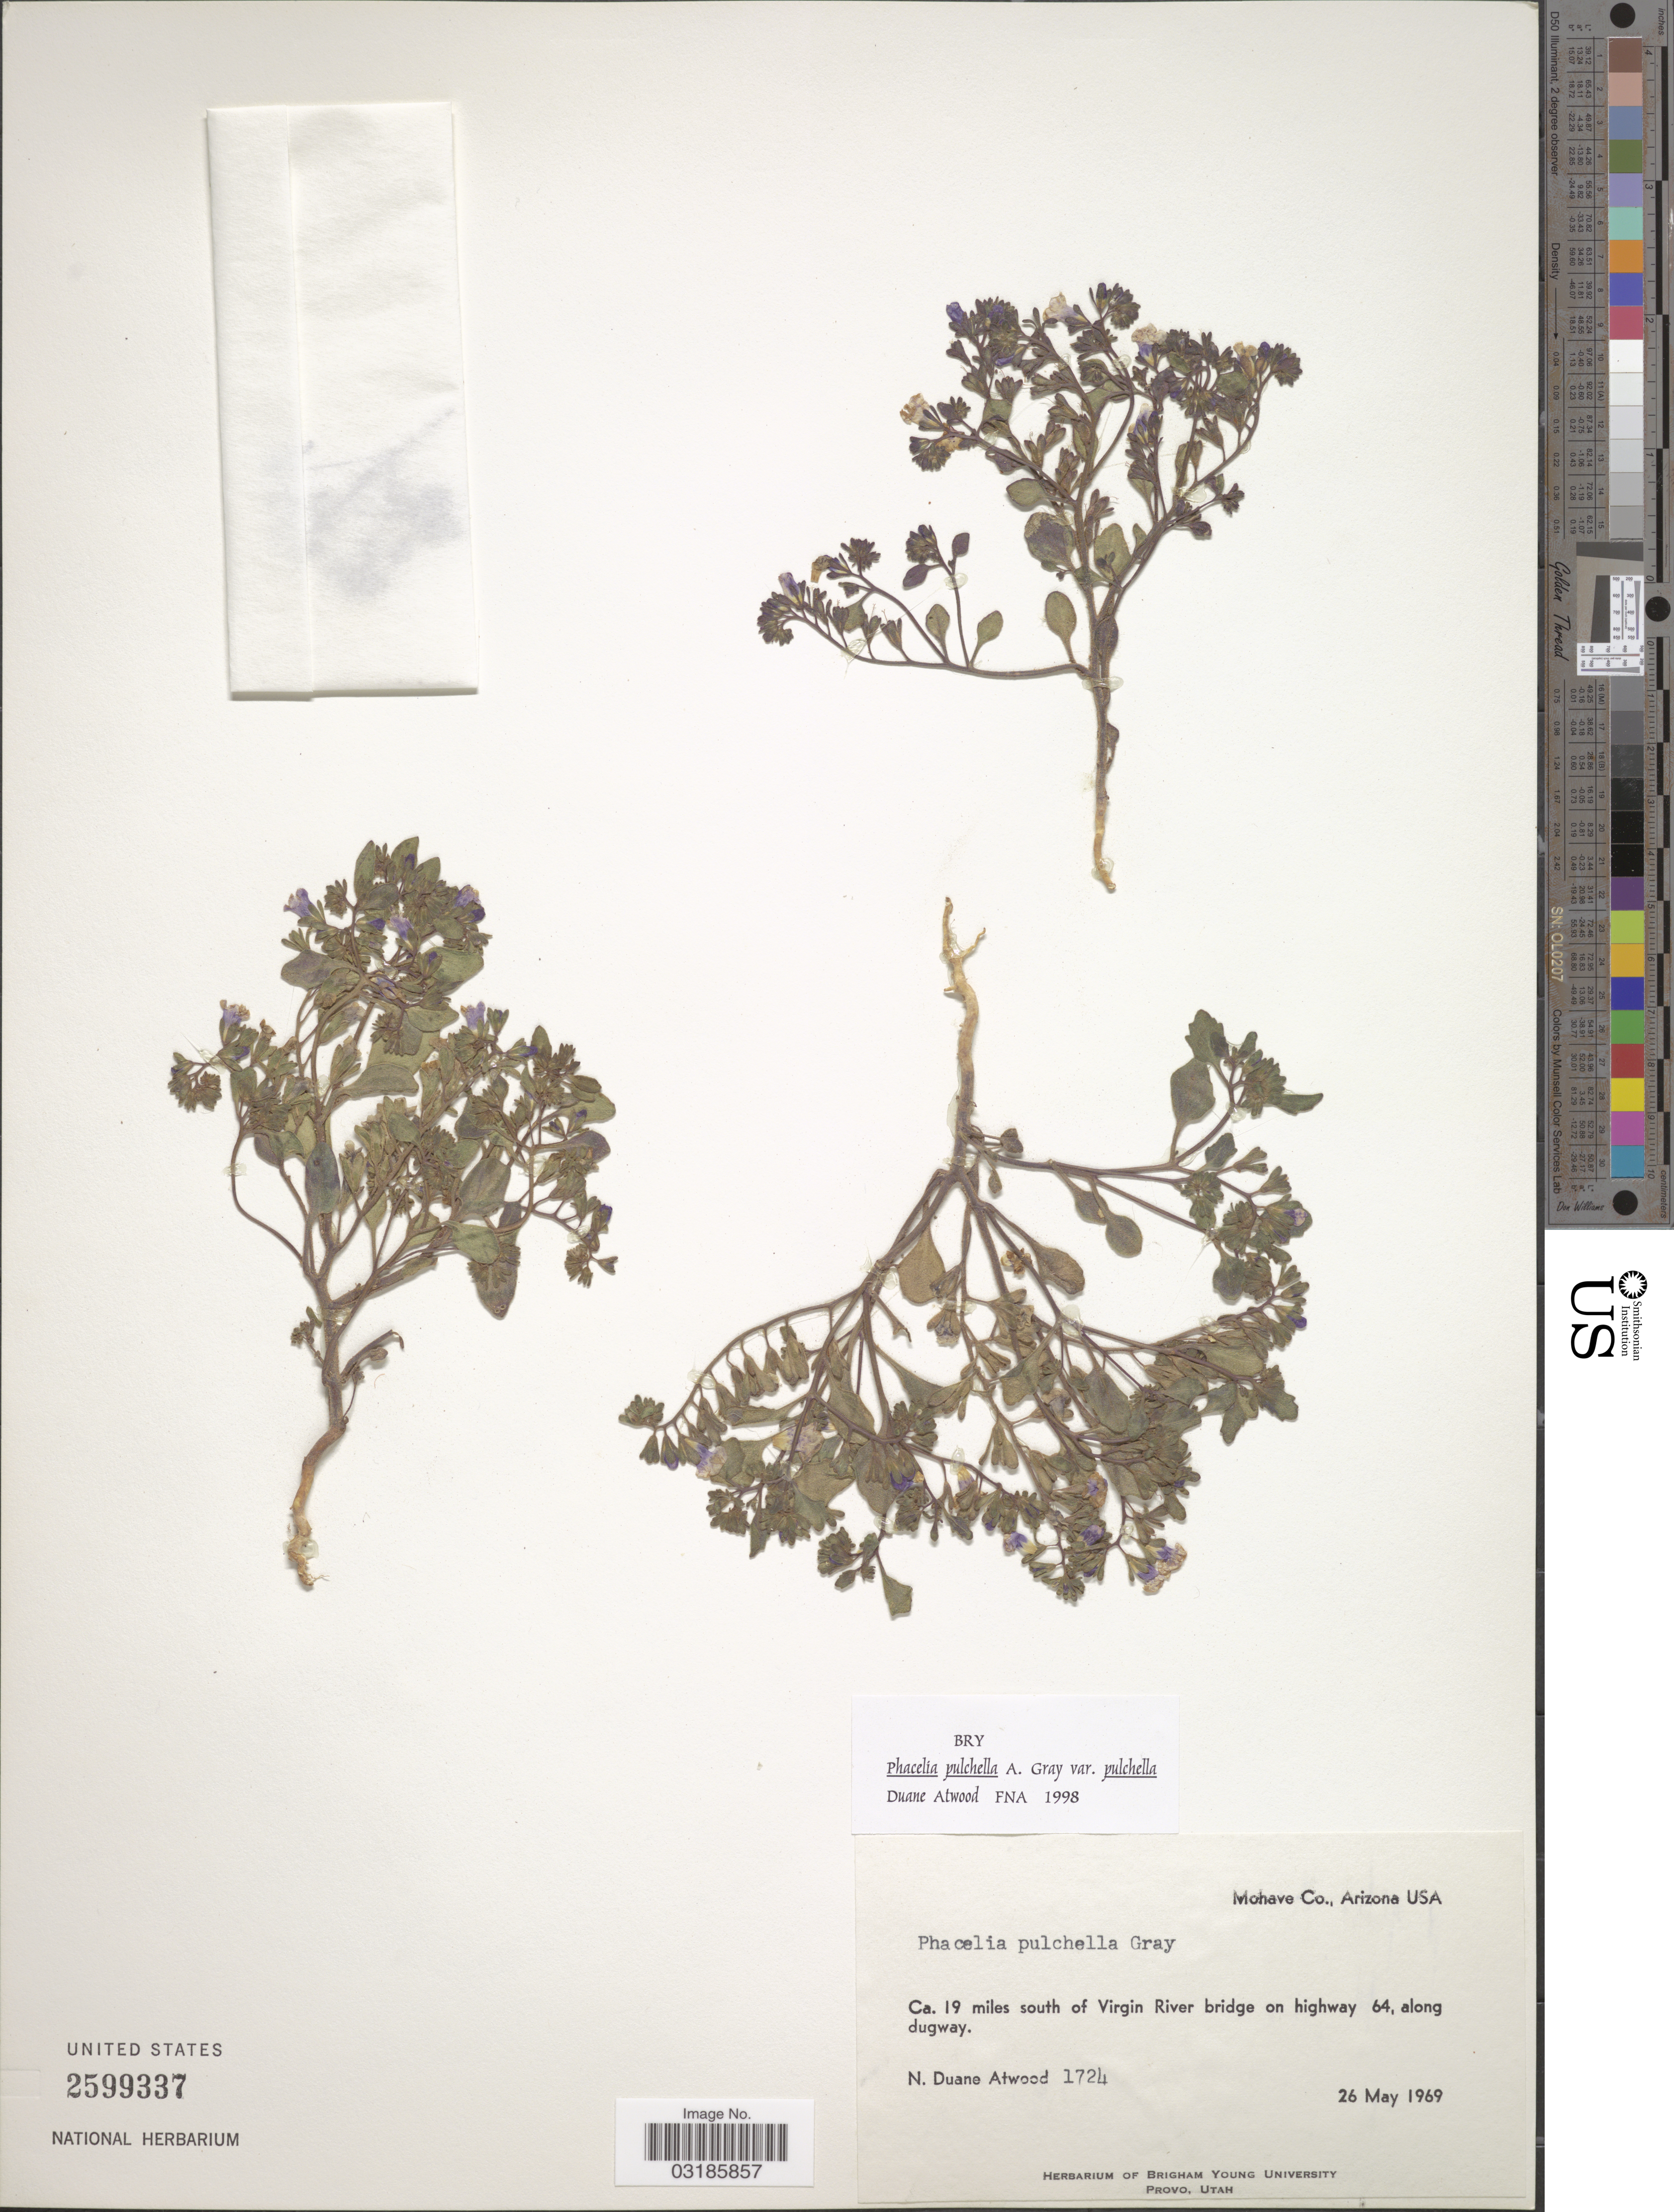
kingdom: Plantae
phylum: Tracheophyta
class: Magnoliopsida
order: Boraginales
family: Hydrophyllaceae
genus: Phacelia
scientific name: Phacelia pulchella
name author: A. Gray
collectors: N. Atwood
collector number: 1724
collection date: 1969-05-26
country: United States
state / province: Arizona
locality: Mohave Co. Ca. 19 miles south of Virgin River bridge on highway 64, along dugway.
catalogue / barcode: US 2599337